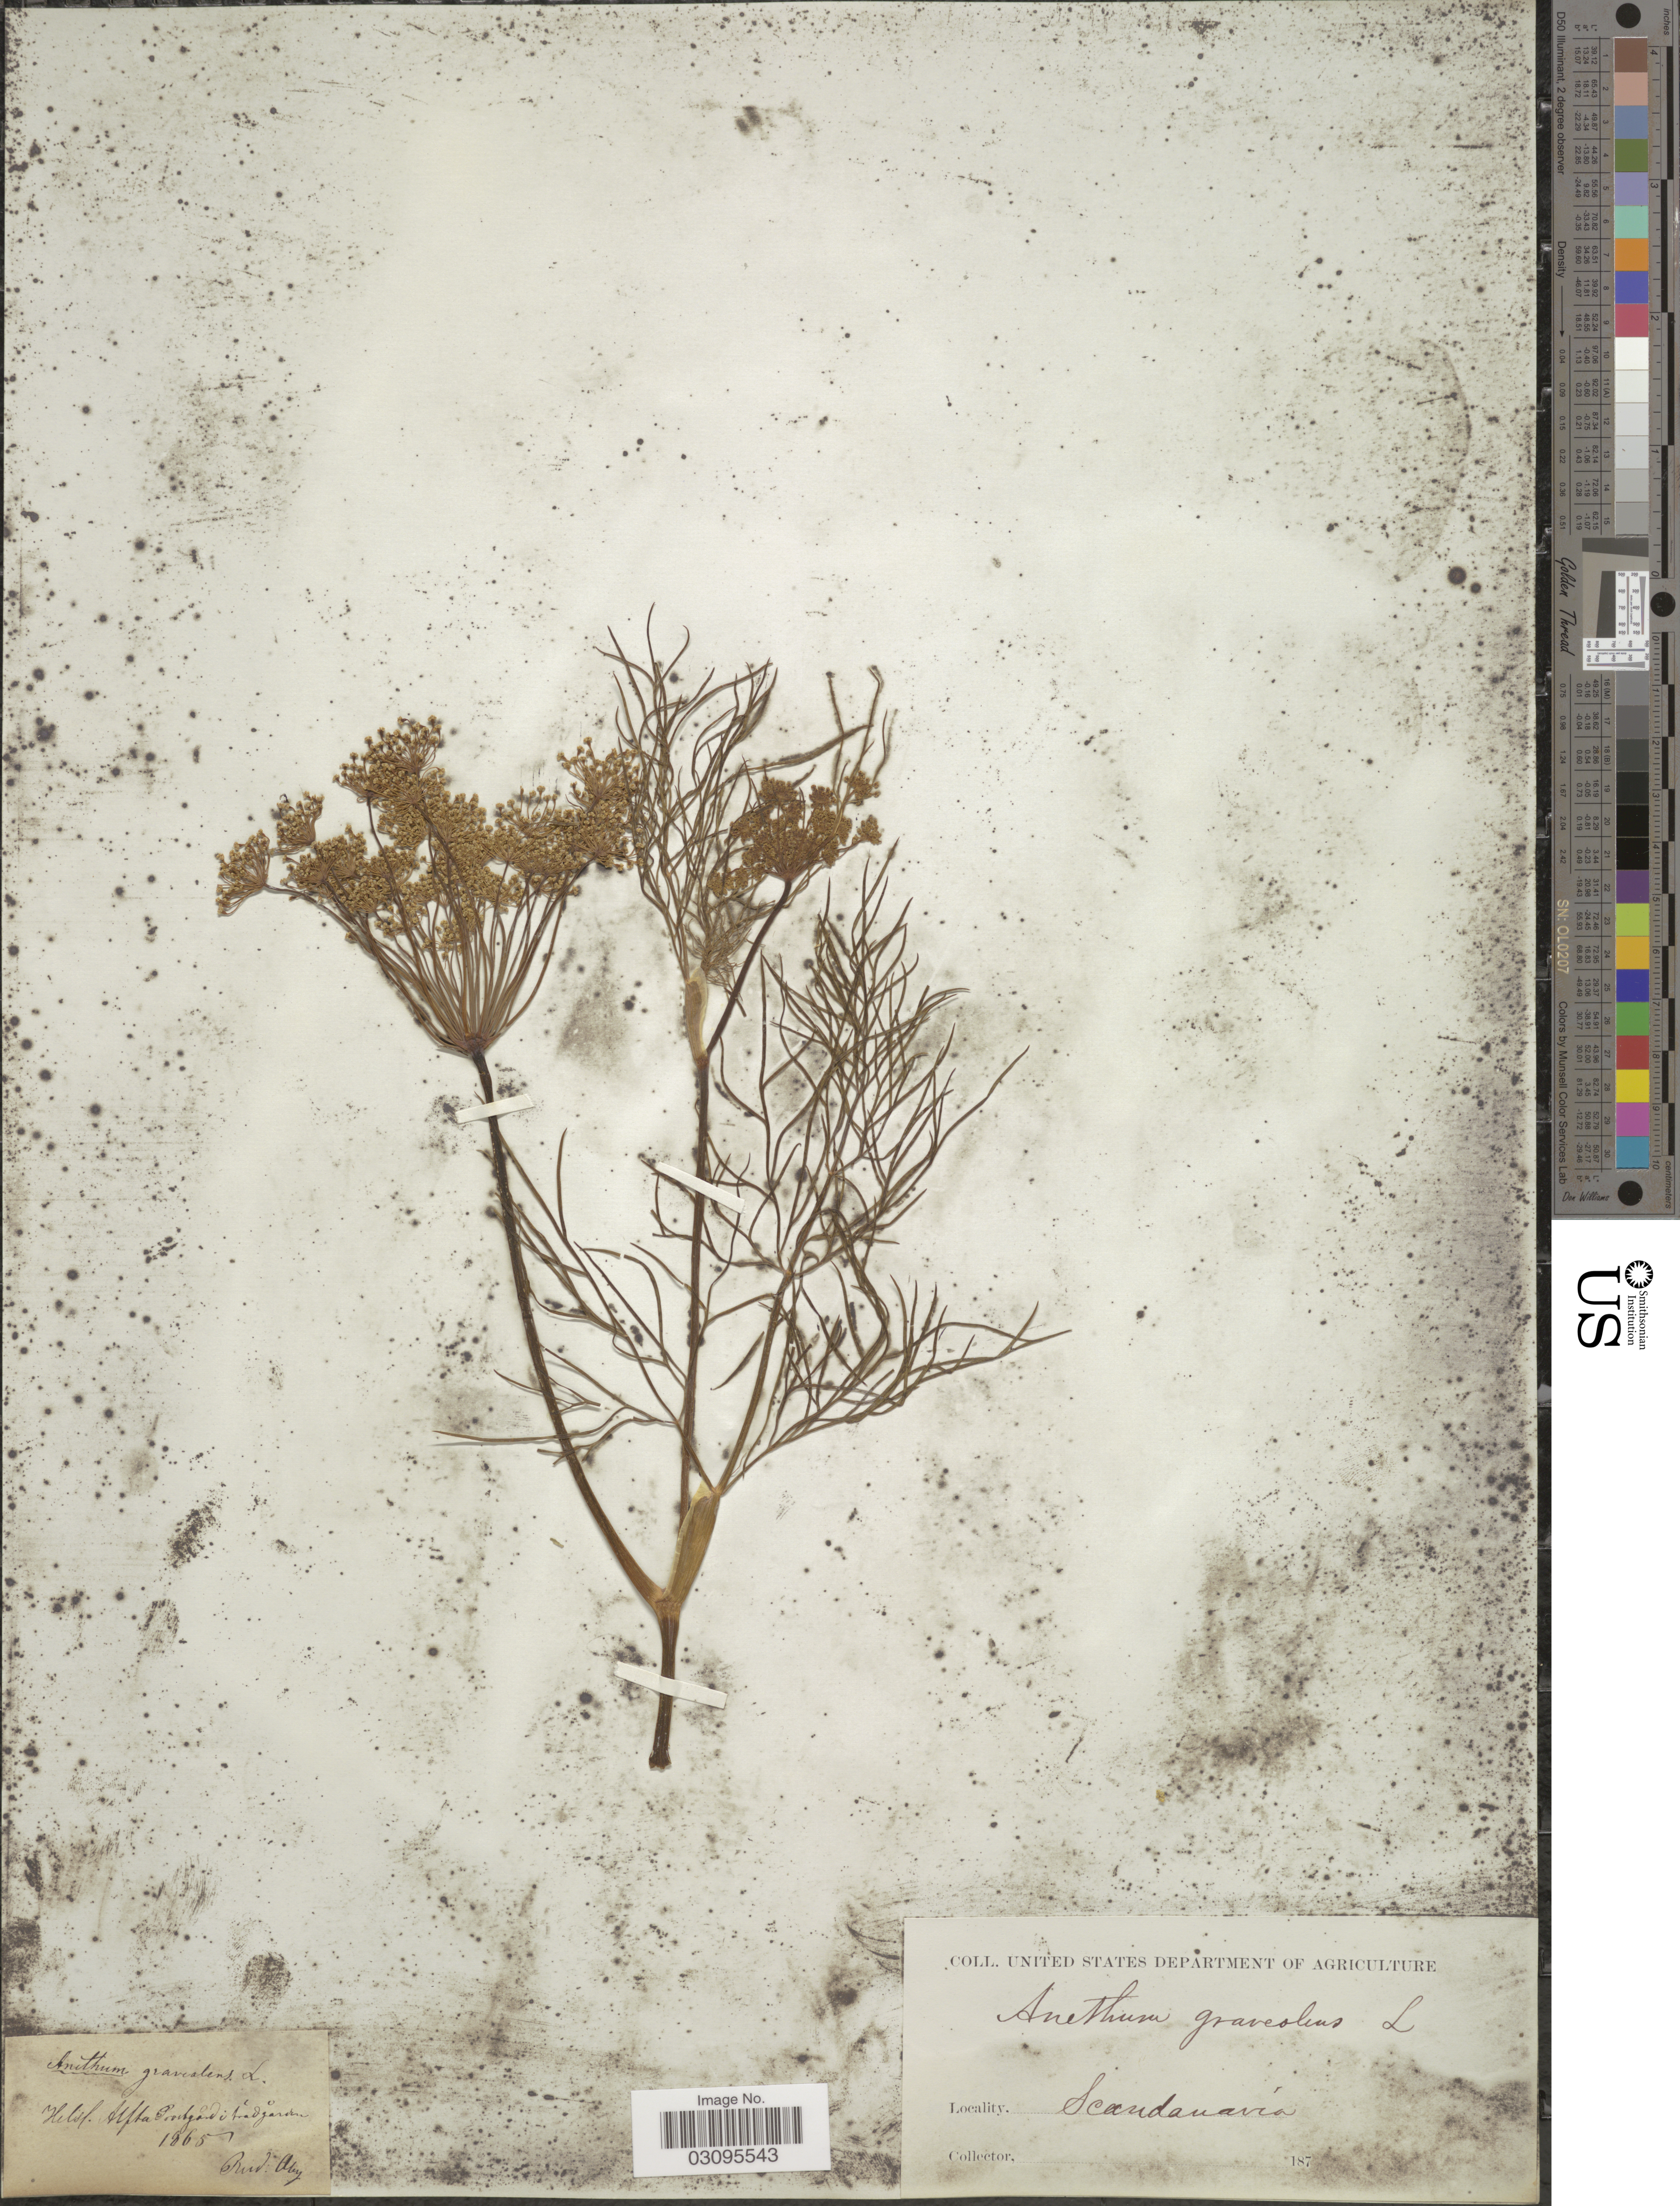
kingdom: Plantae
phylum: Tracheophyta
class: Magnoliopsida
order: Apiales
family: Apiaceae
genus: Pastinaca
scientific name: Pastinaca graveolens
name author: M. Bieb.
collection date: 1865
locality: Helsl, Alfta Prostgard [interpreted] i Andgarden [interpreted], Scandanavia.